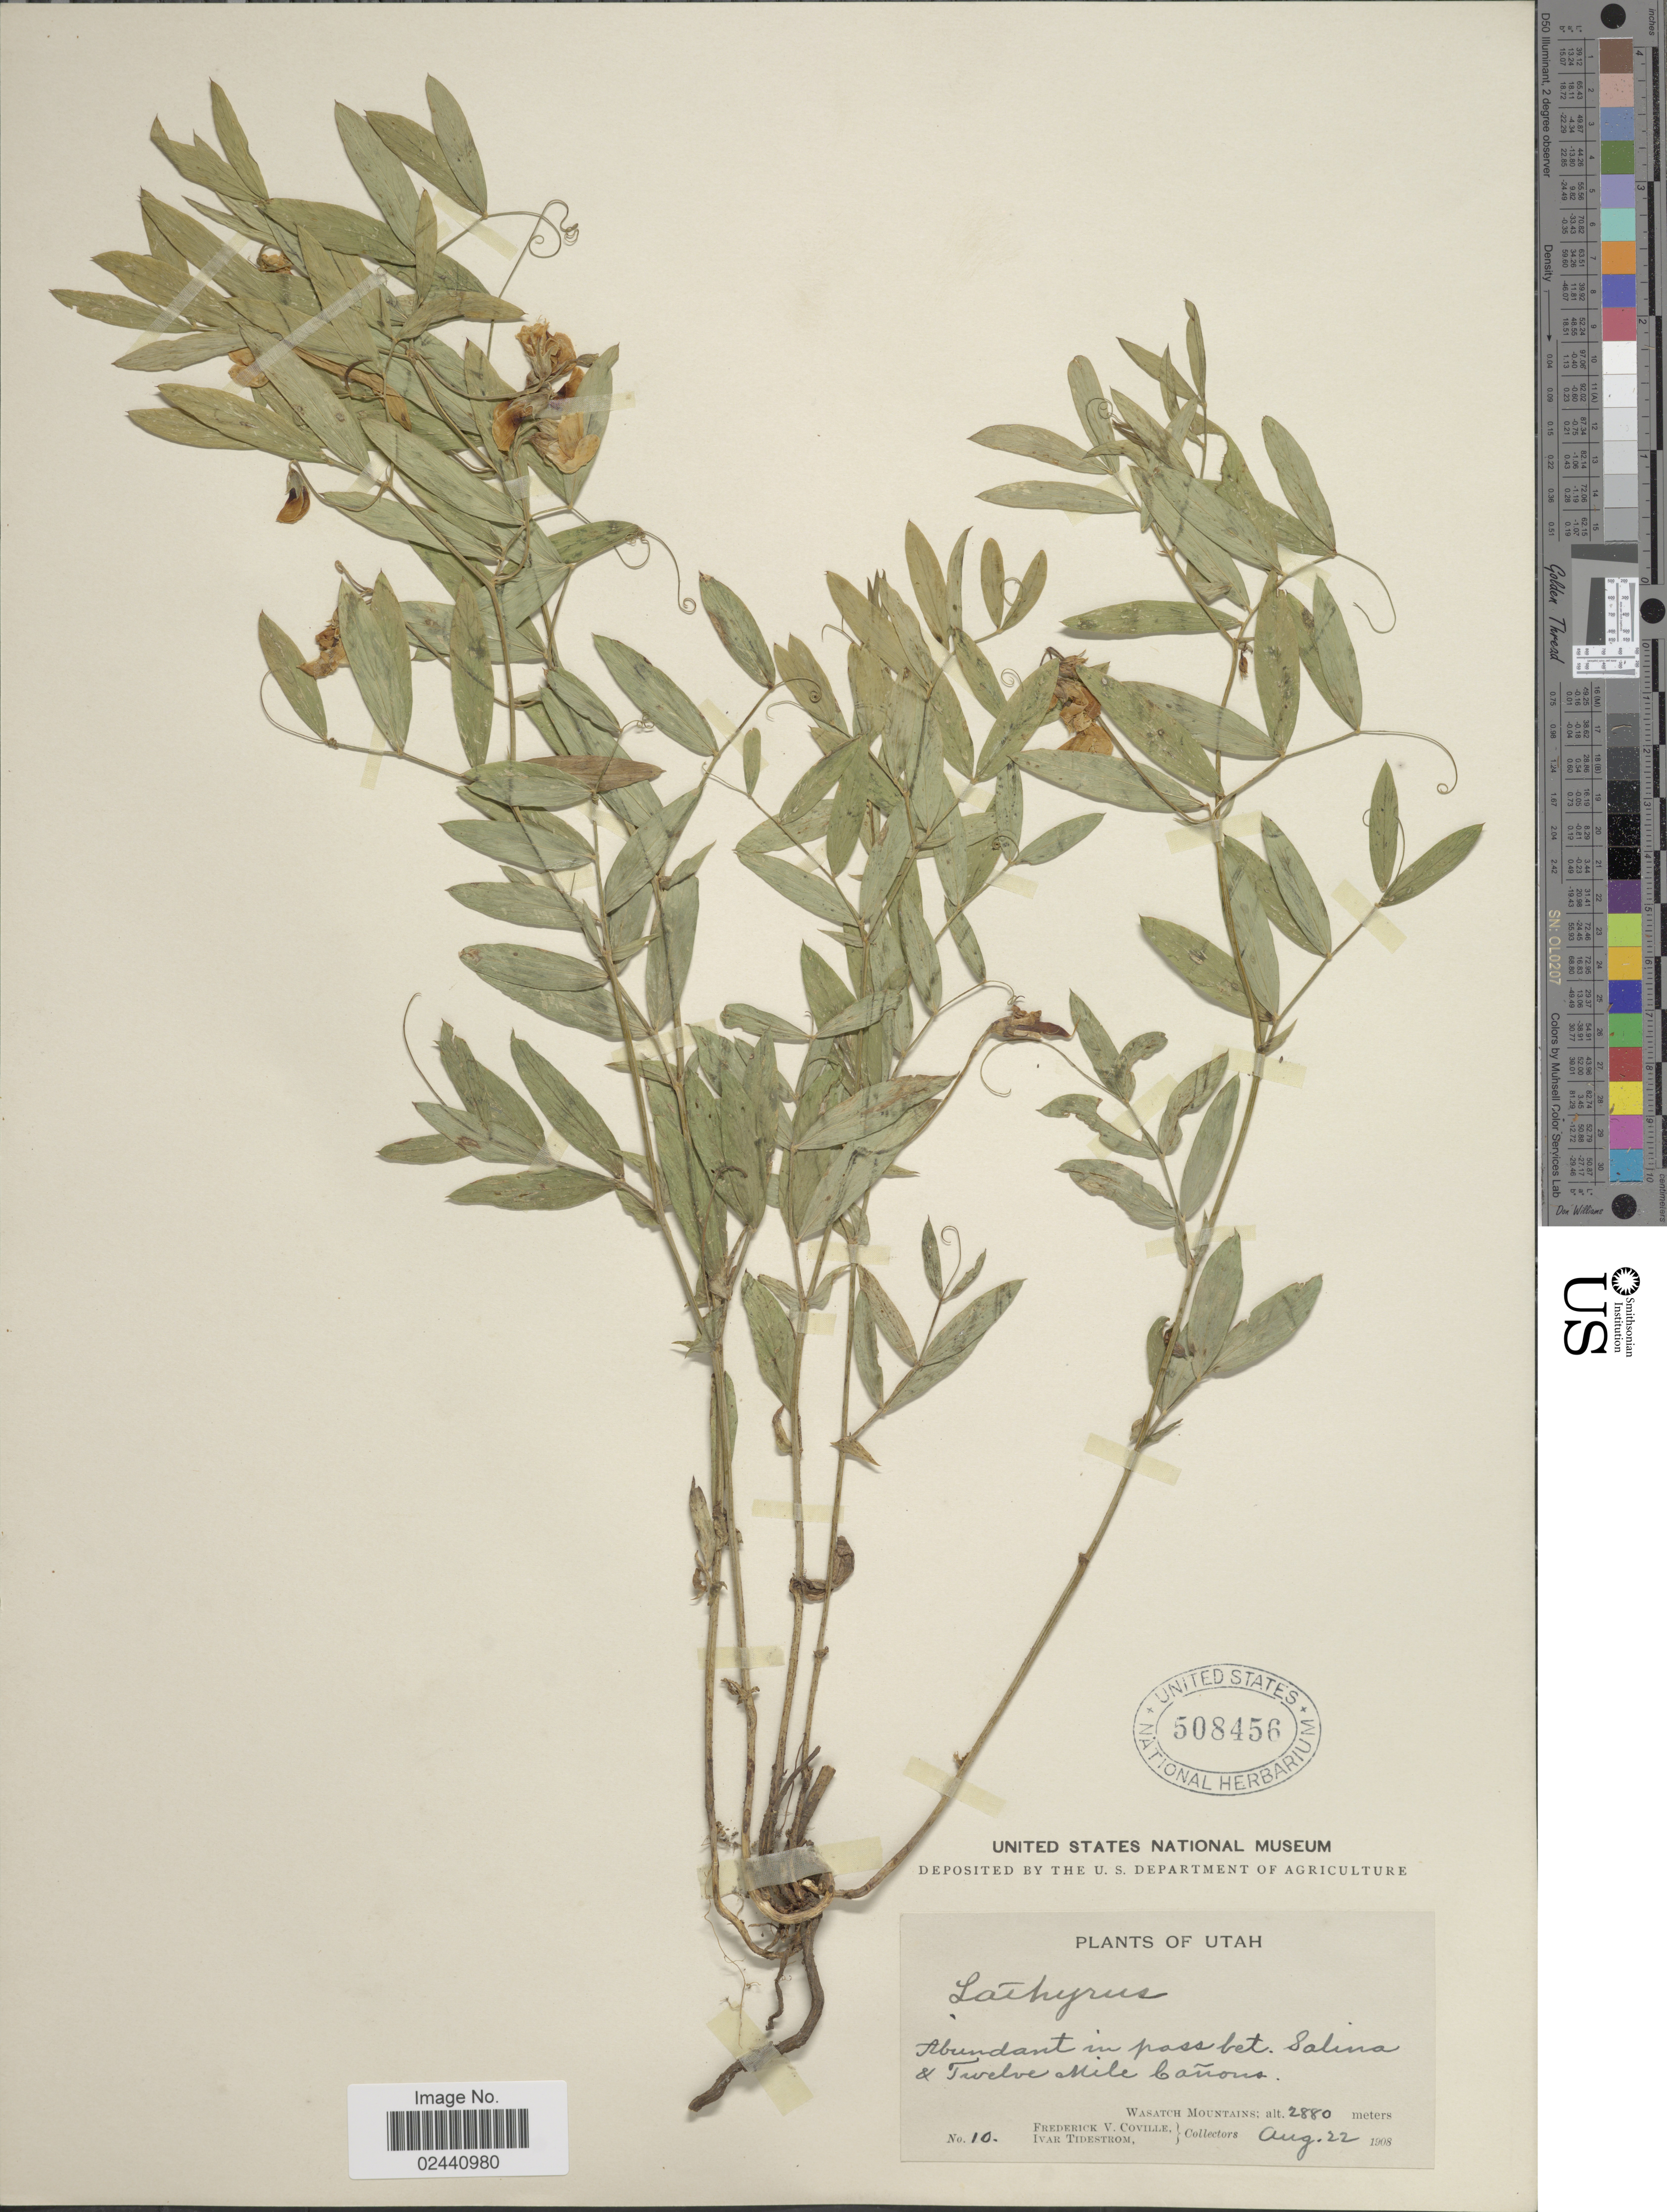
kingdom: Plantae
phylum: Tracheophyta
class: Magnoliopsida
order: Fabales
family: Fabaceae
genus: Lathyrus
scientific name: Lathyrus leucanthus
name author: Rydb.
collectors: F. V. Coville & I. F. Tidestrom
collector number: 10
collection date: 1908-08-22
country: United States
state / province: Utah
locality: Abundnat in pass bet. Salina & Twelve Mile Canons. Wasatch Mountains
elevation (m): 2880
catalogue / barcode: US 508456